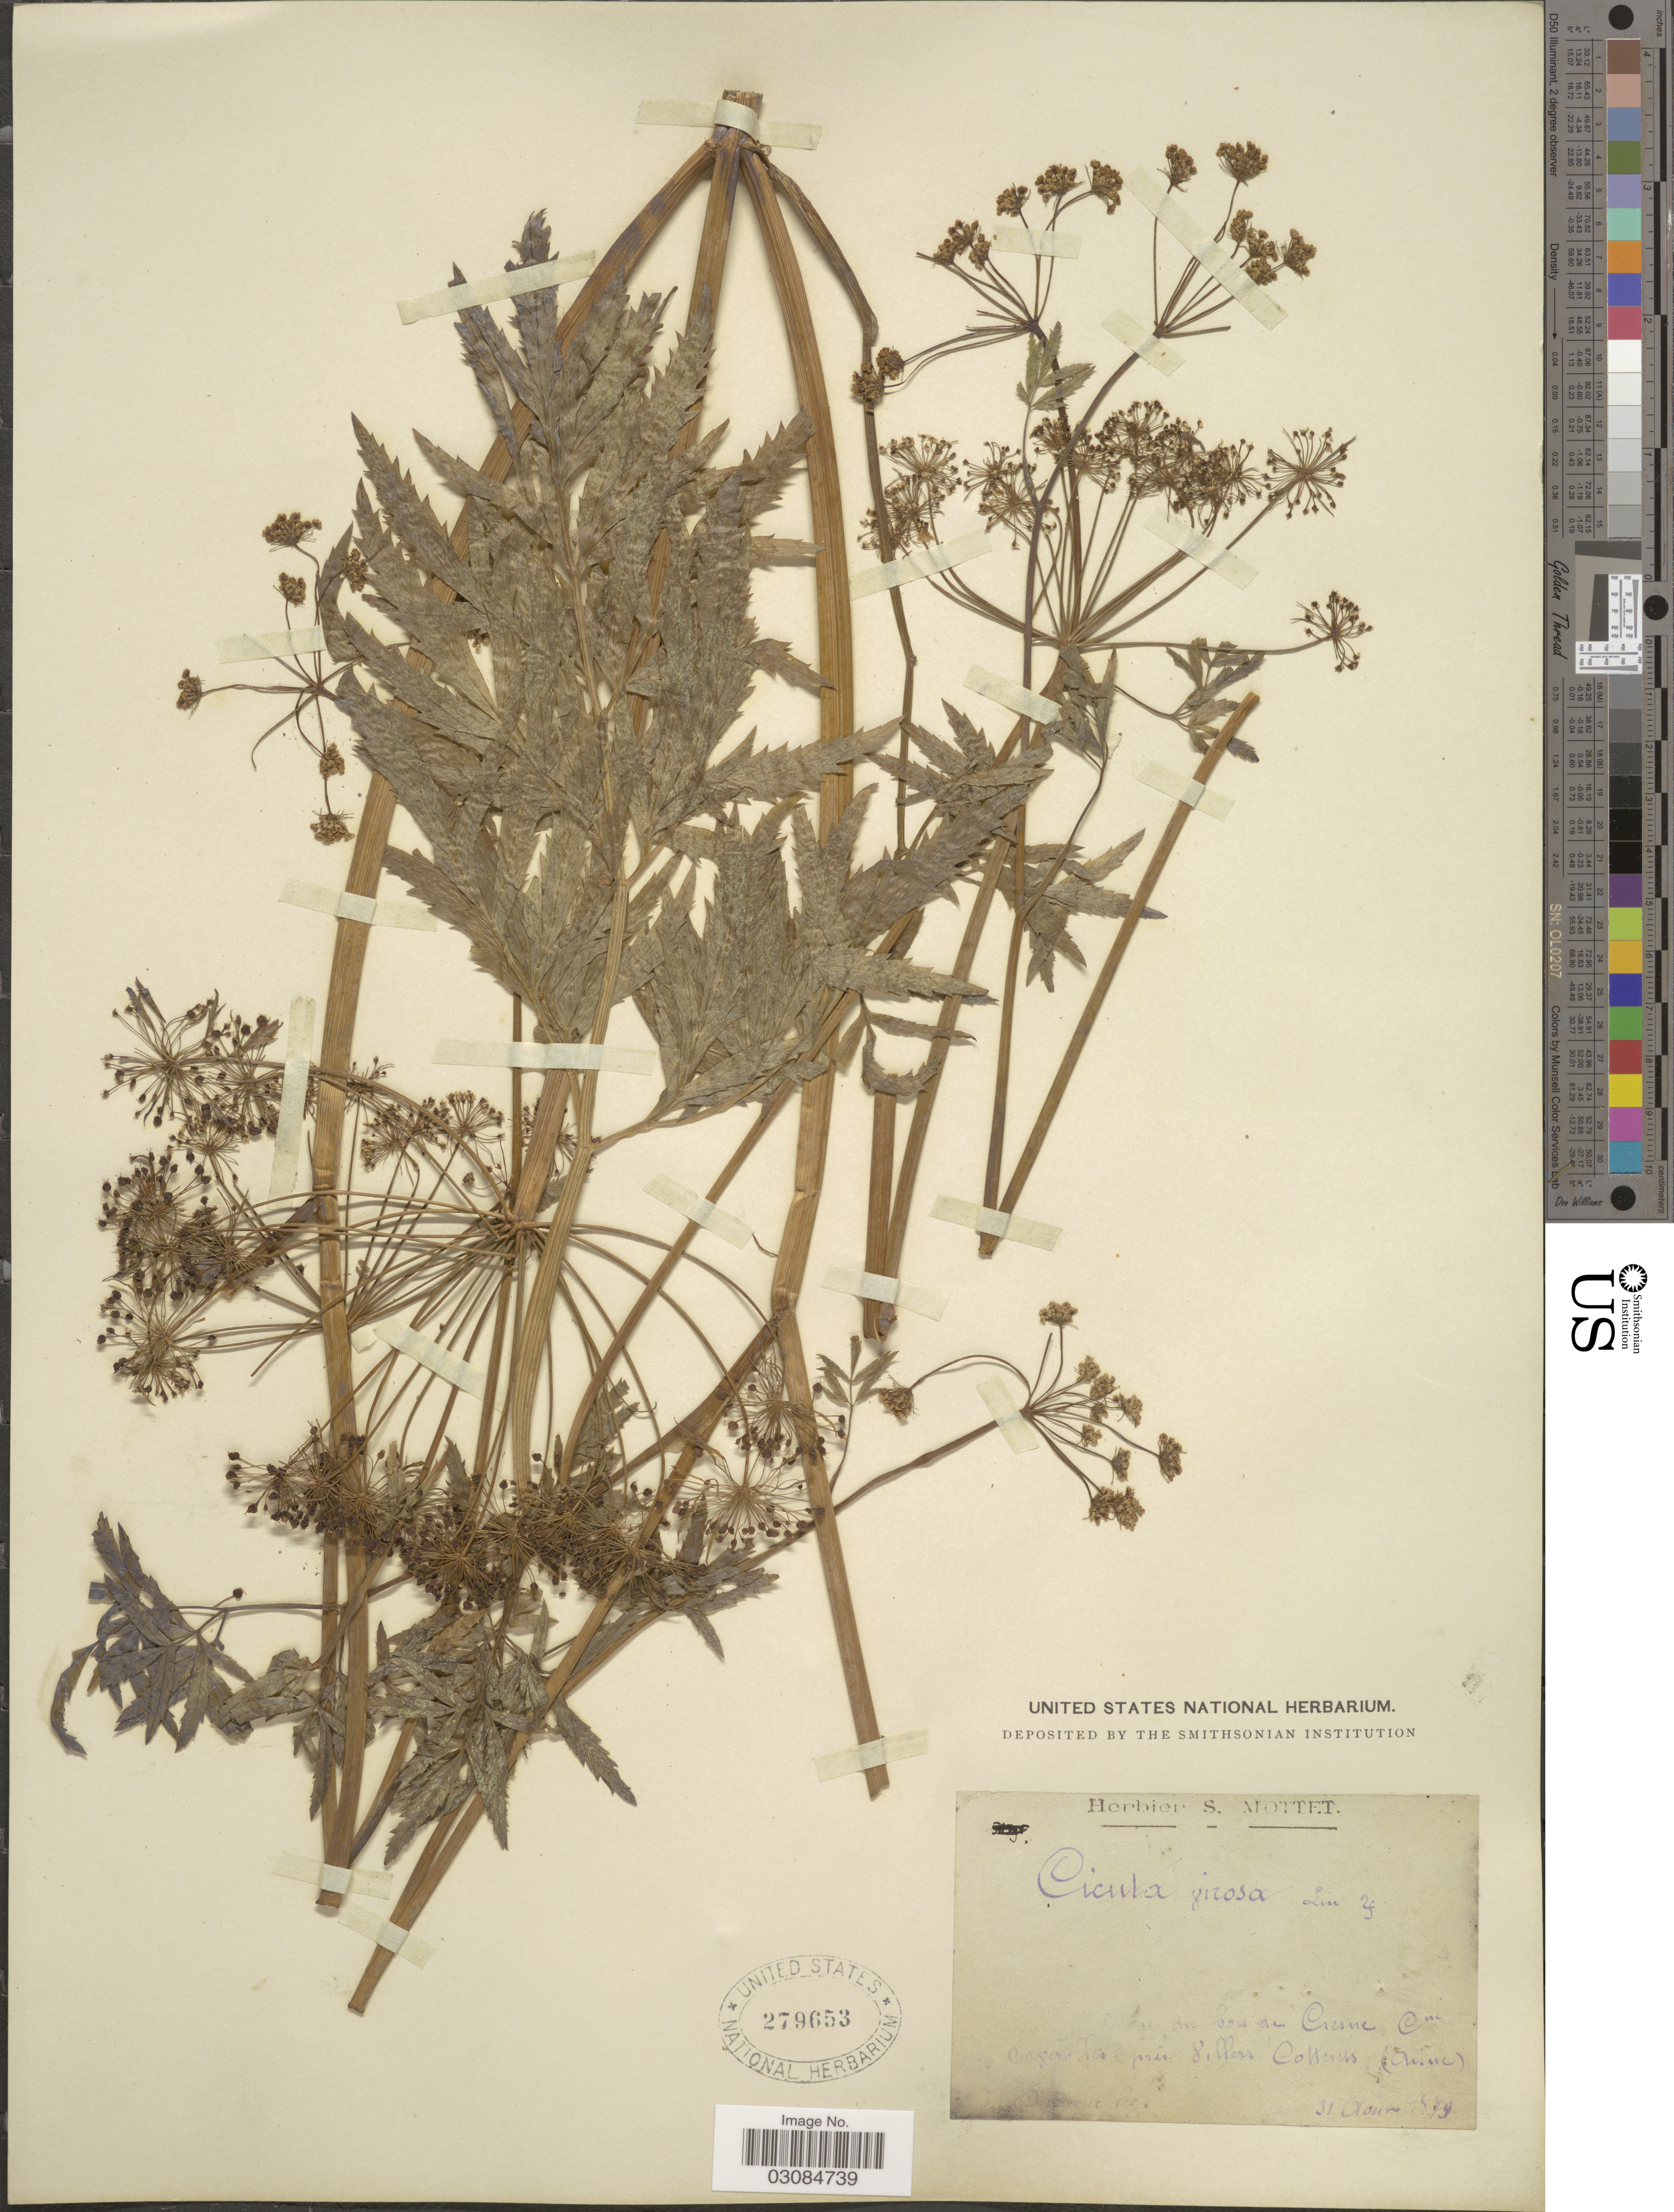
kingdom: Plantae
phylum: Tracheophyta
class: Magnoliopsida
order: Apiales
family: Apiaceae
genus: Cicuta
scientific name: Cicuta virosa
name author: L.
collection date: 1879-08-31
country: France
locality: [illegible text] du bou[interpreted] ar[interpreted] Cresne Cni[interpreted]. [illegible text] prés Villers Cotterets (Aisne).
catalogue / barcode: US 279653